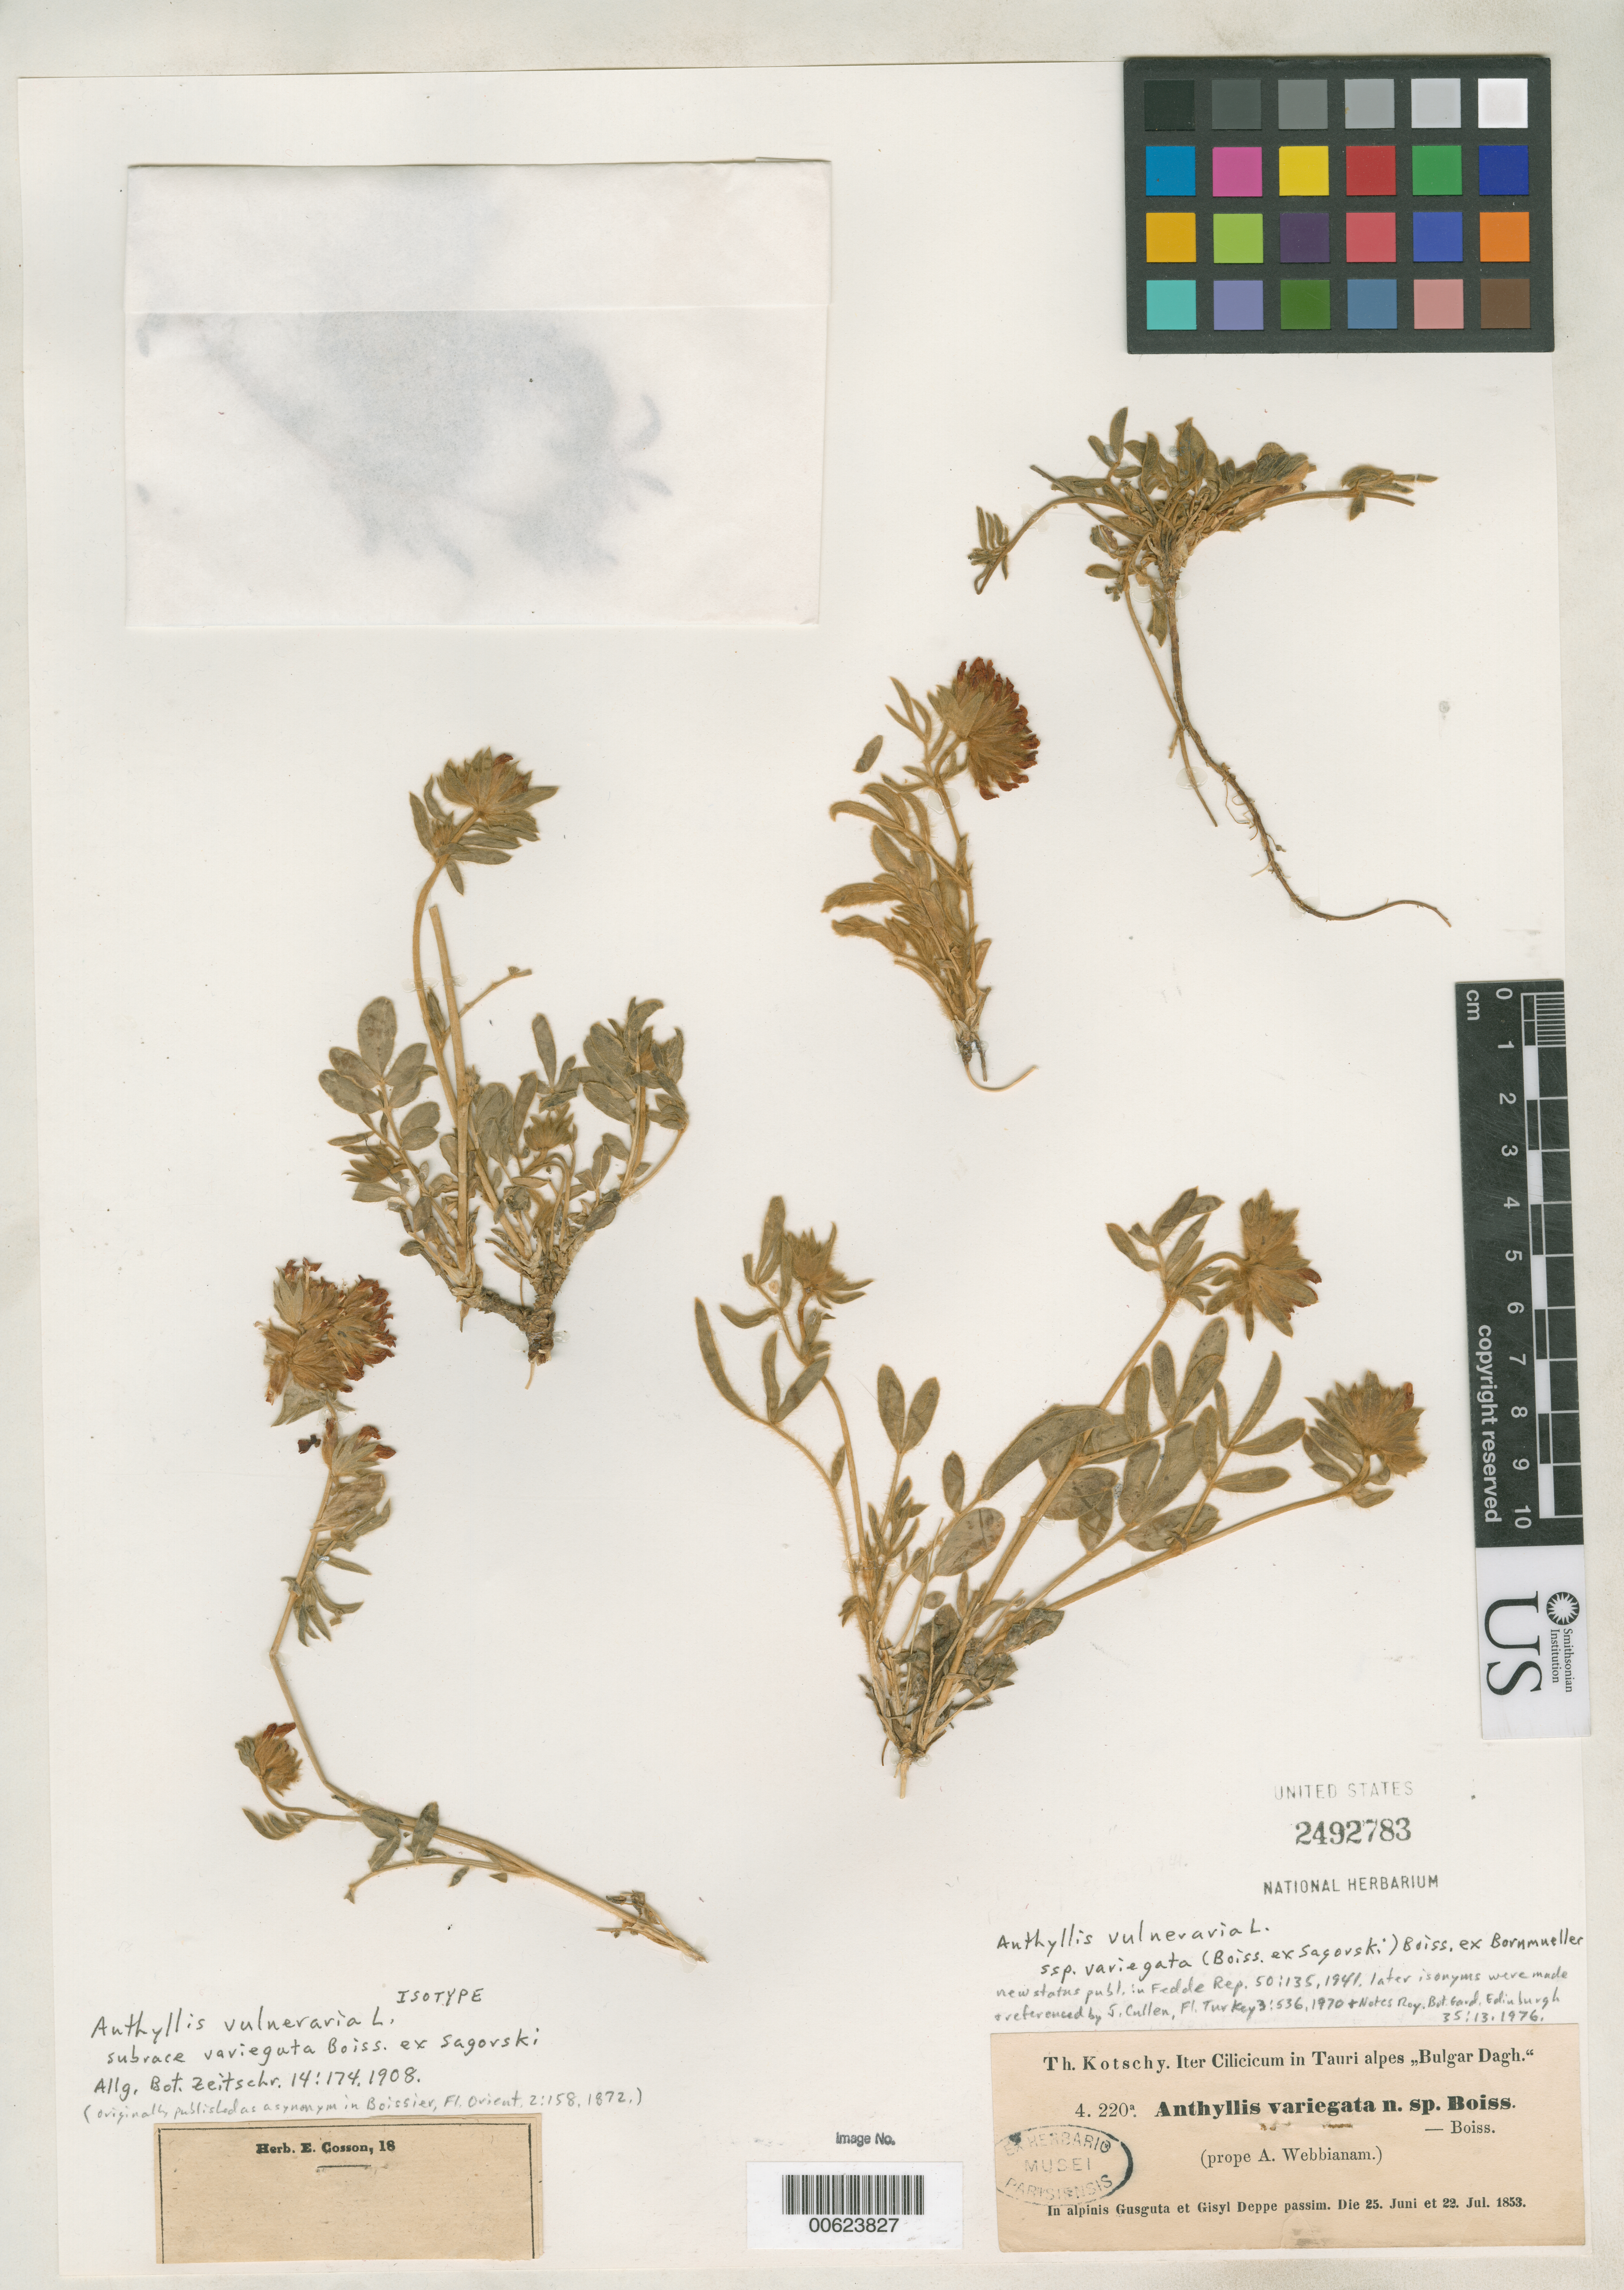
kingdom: Plantae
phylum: Tracheophyta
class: Magnoliopsida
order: Fabales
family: Fabaceae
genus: Anthyllis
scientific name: Anthyllis vulneraria subvar. variegata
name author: Boiss. ex Sagorski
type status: Isotype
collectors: K. G. Kotschy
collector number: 4.220a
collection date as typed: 25 Jun 1853 to 23 Jul 1853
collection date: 1853-06-25/1853-07-23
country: Turkey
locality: Iter Cilicicum on Tauri Alpes Bulgar Dagh, in Alpinis Gusguta & Gisyl Deppe Passim.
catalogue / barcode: US 2492783